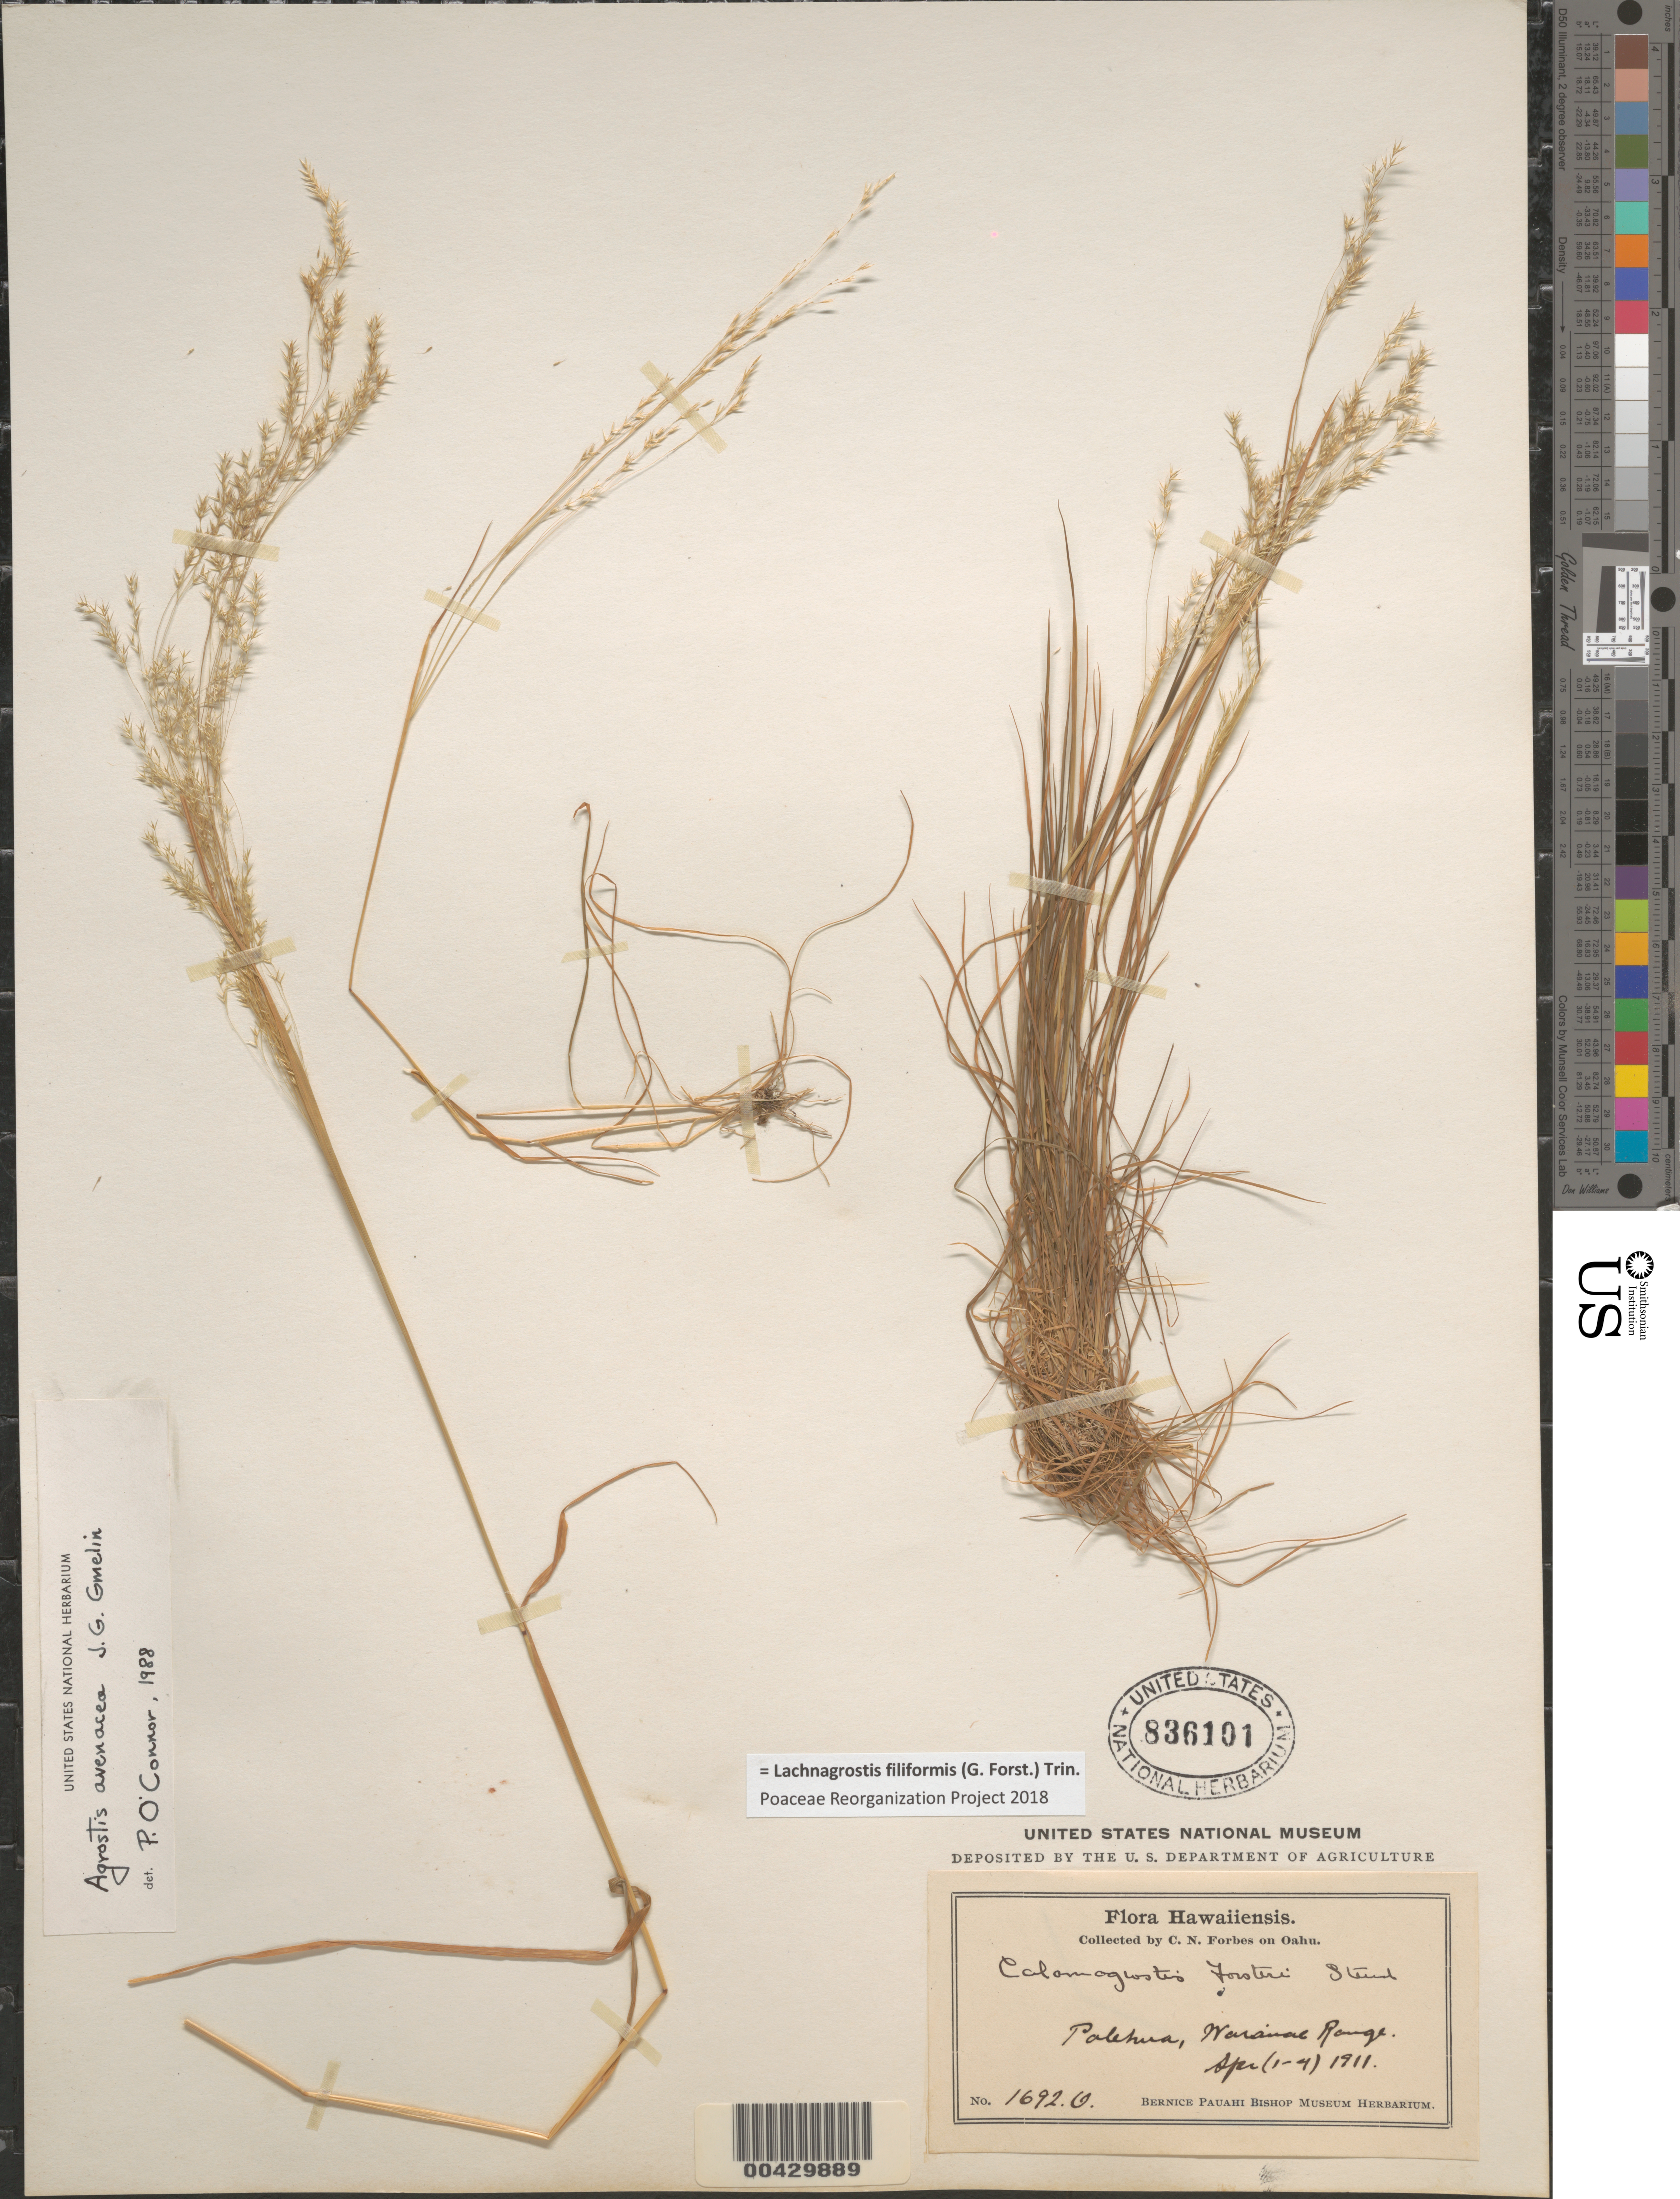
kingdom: Plantae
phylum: Tracheophyta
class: Liliopsida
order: Poales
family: Poaceae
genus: Lachnagrostis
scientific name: Lachnagrostis filiformis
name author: (J.R. Forst.) Trin.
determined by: Poaceae Reorganization Project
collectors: C. N. Forbes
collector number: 1692.O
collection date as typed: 1 Apr 1911 to 4 Apr 1911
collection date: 1911-04-01/1911-04-04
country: United States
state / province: Hawaii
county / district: Honolulu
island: Oahu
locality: Polehua, Waianae Range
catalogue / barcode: US 836101